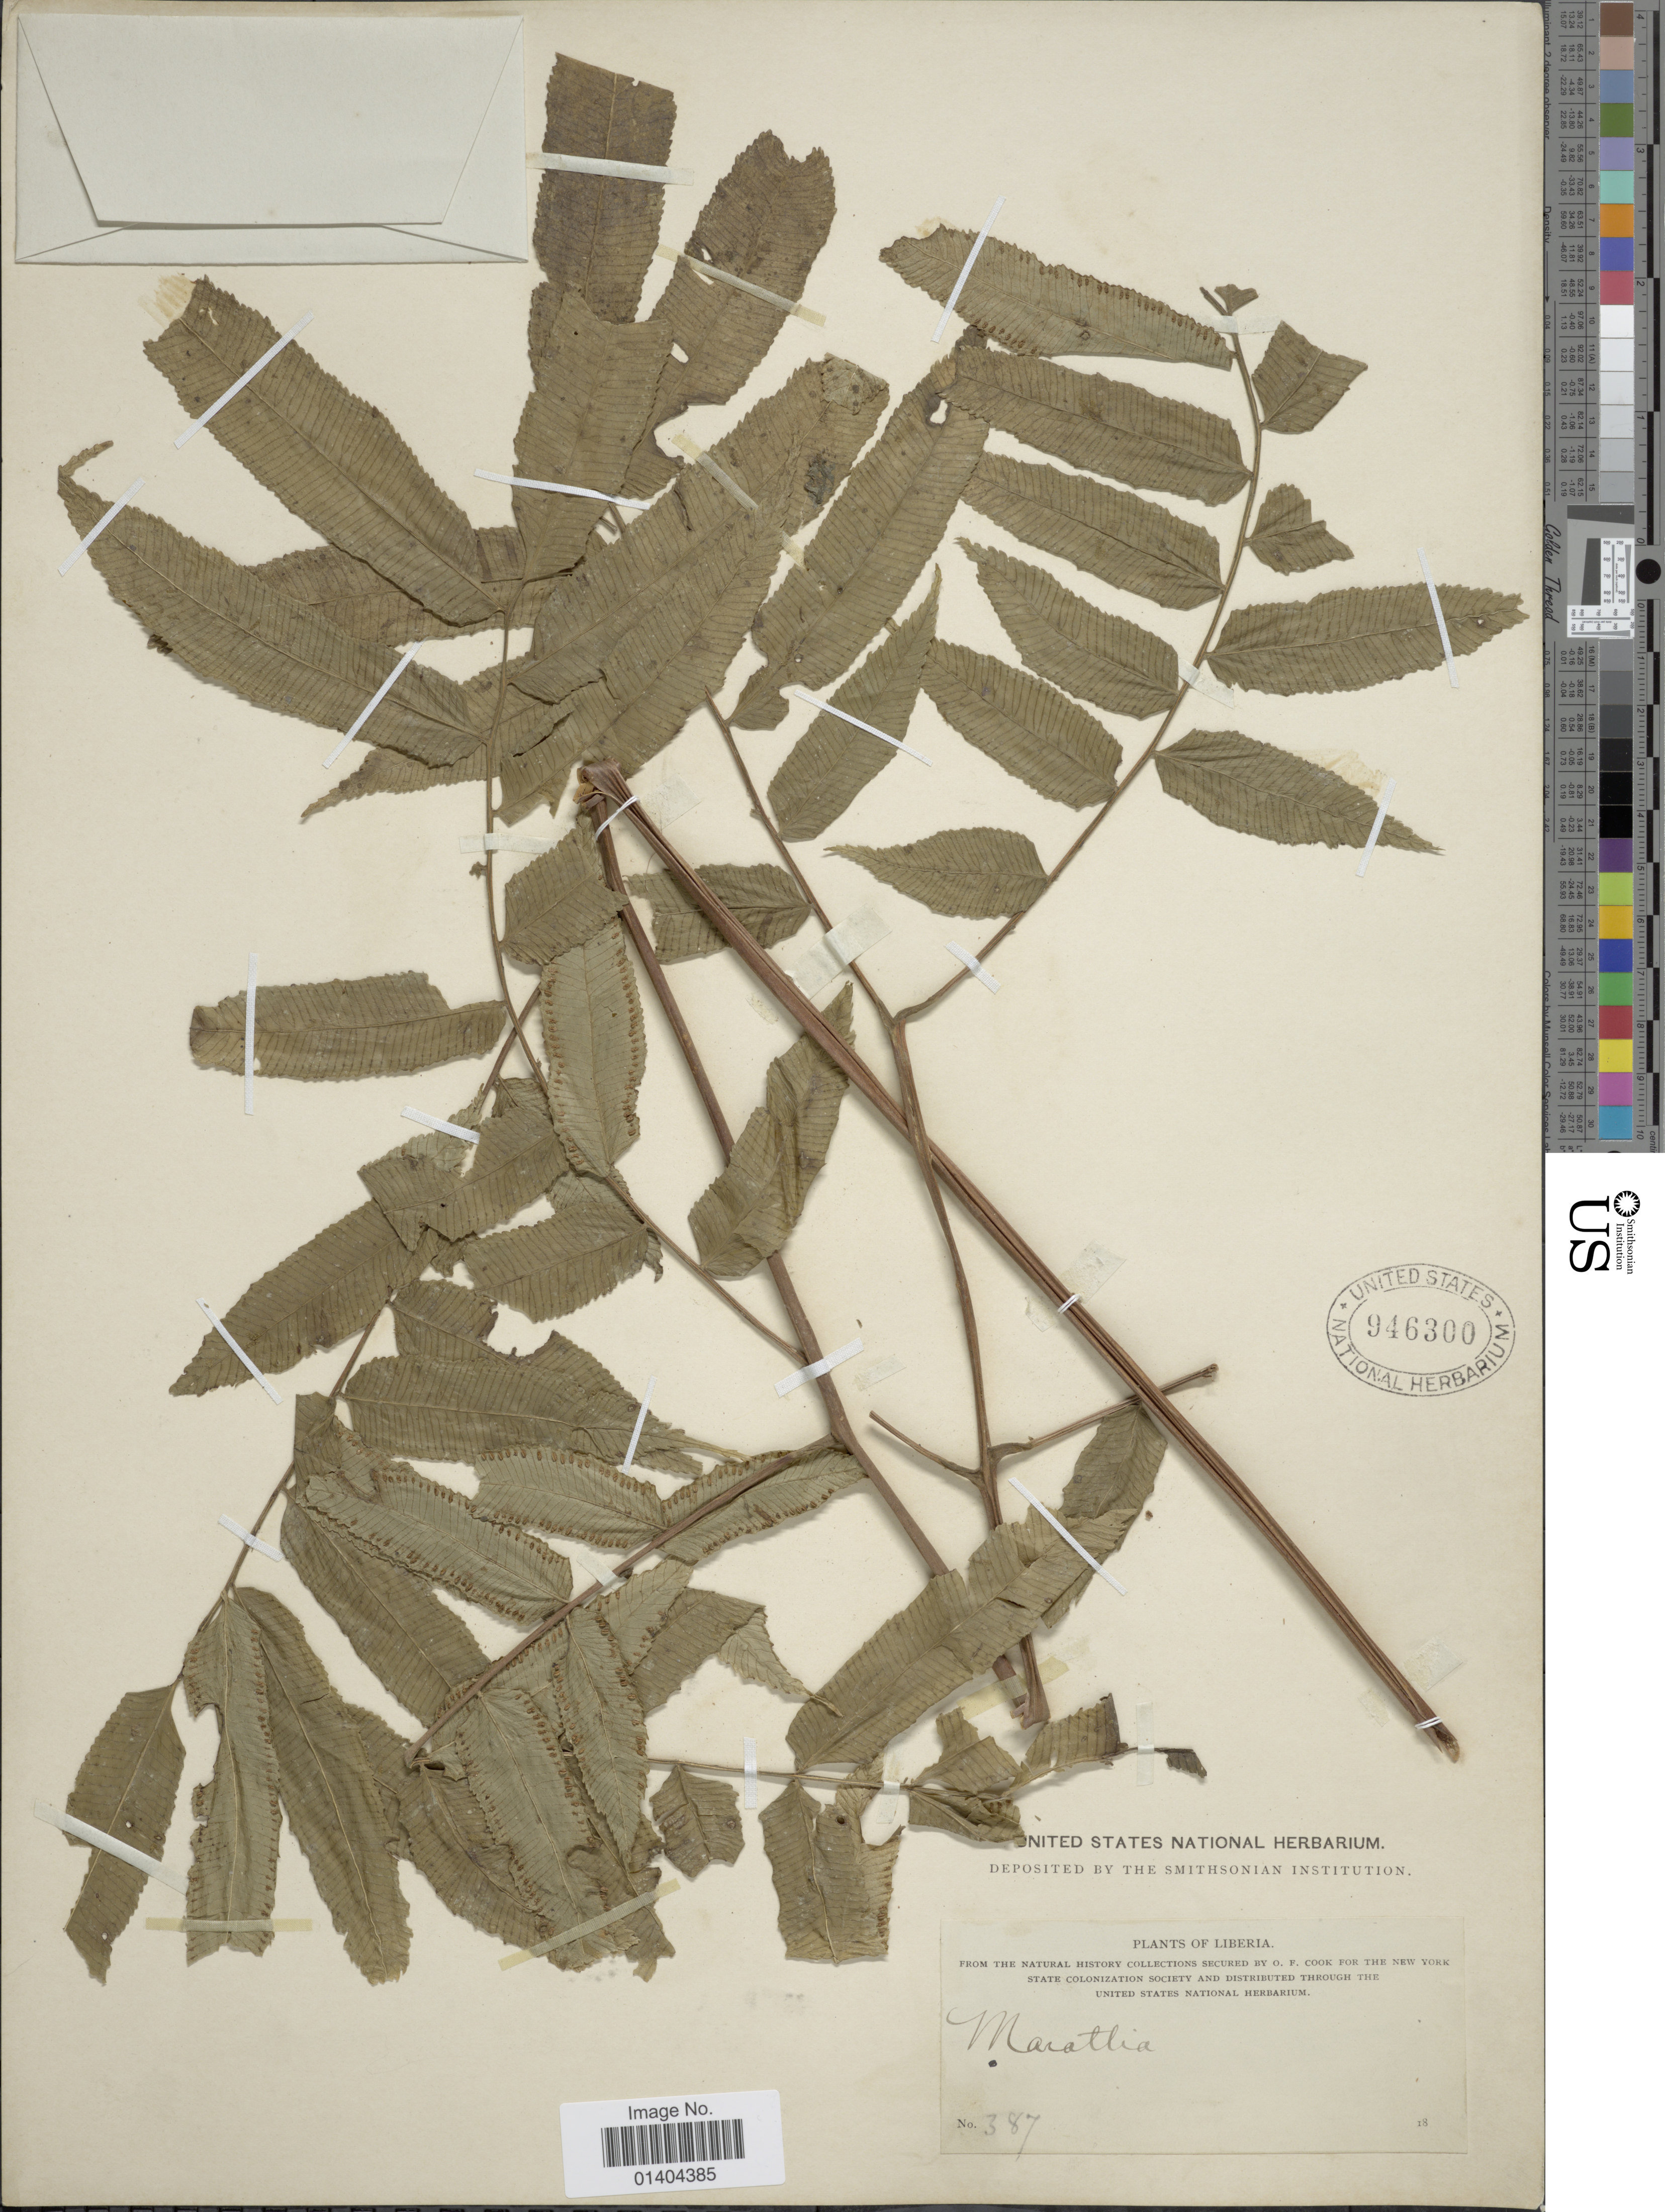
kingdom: Plantae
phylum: Tracheophyta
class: Polypodiopsida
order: Marattiales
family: Marattiaceae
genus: Marattia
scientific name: Marattia sp.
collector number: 387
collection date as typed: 18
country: Liberia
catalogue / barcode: US 946300